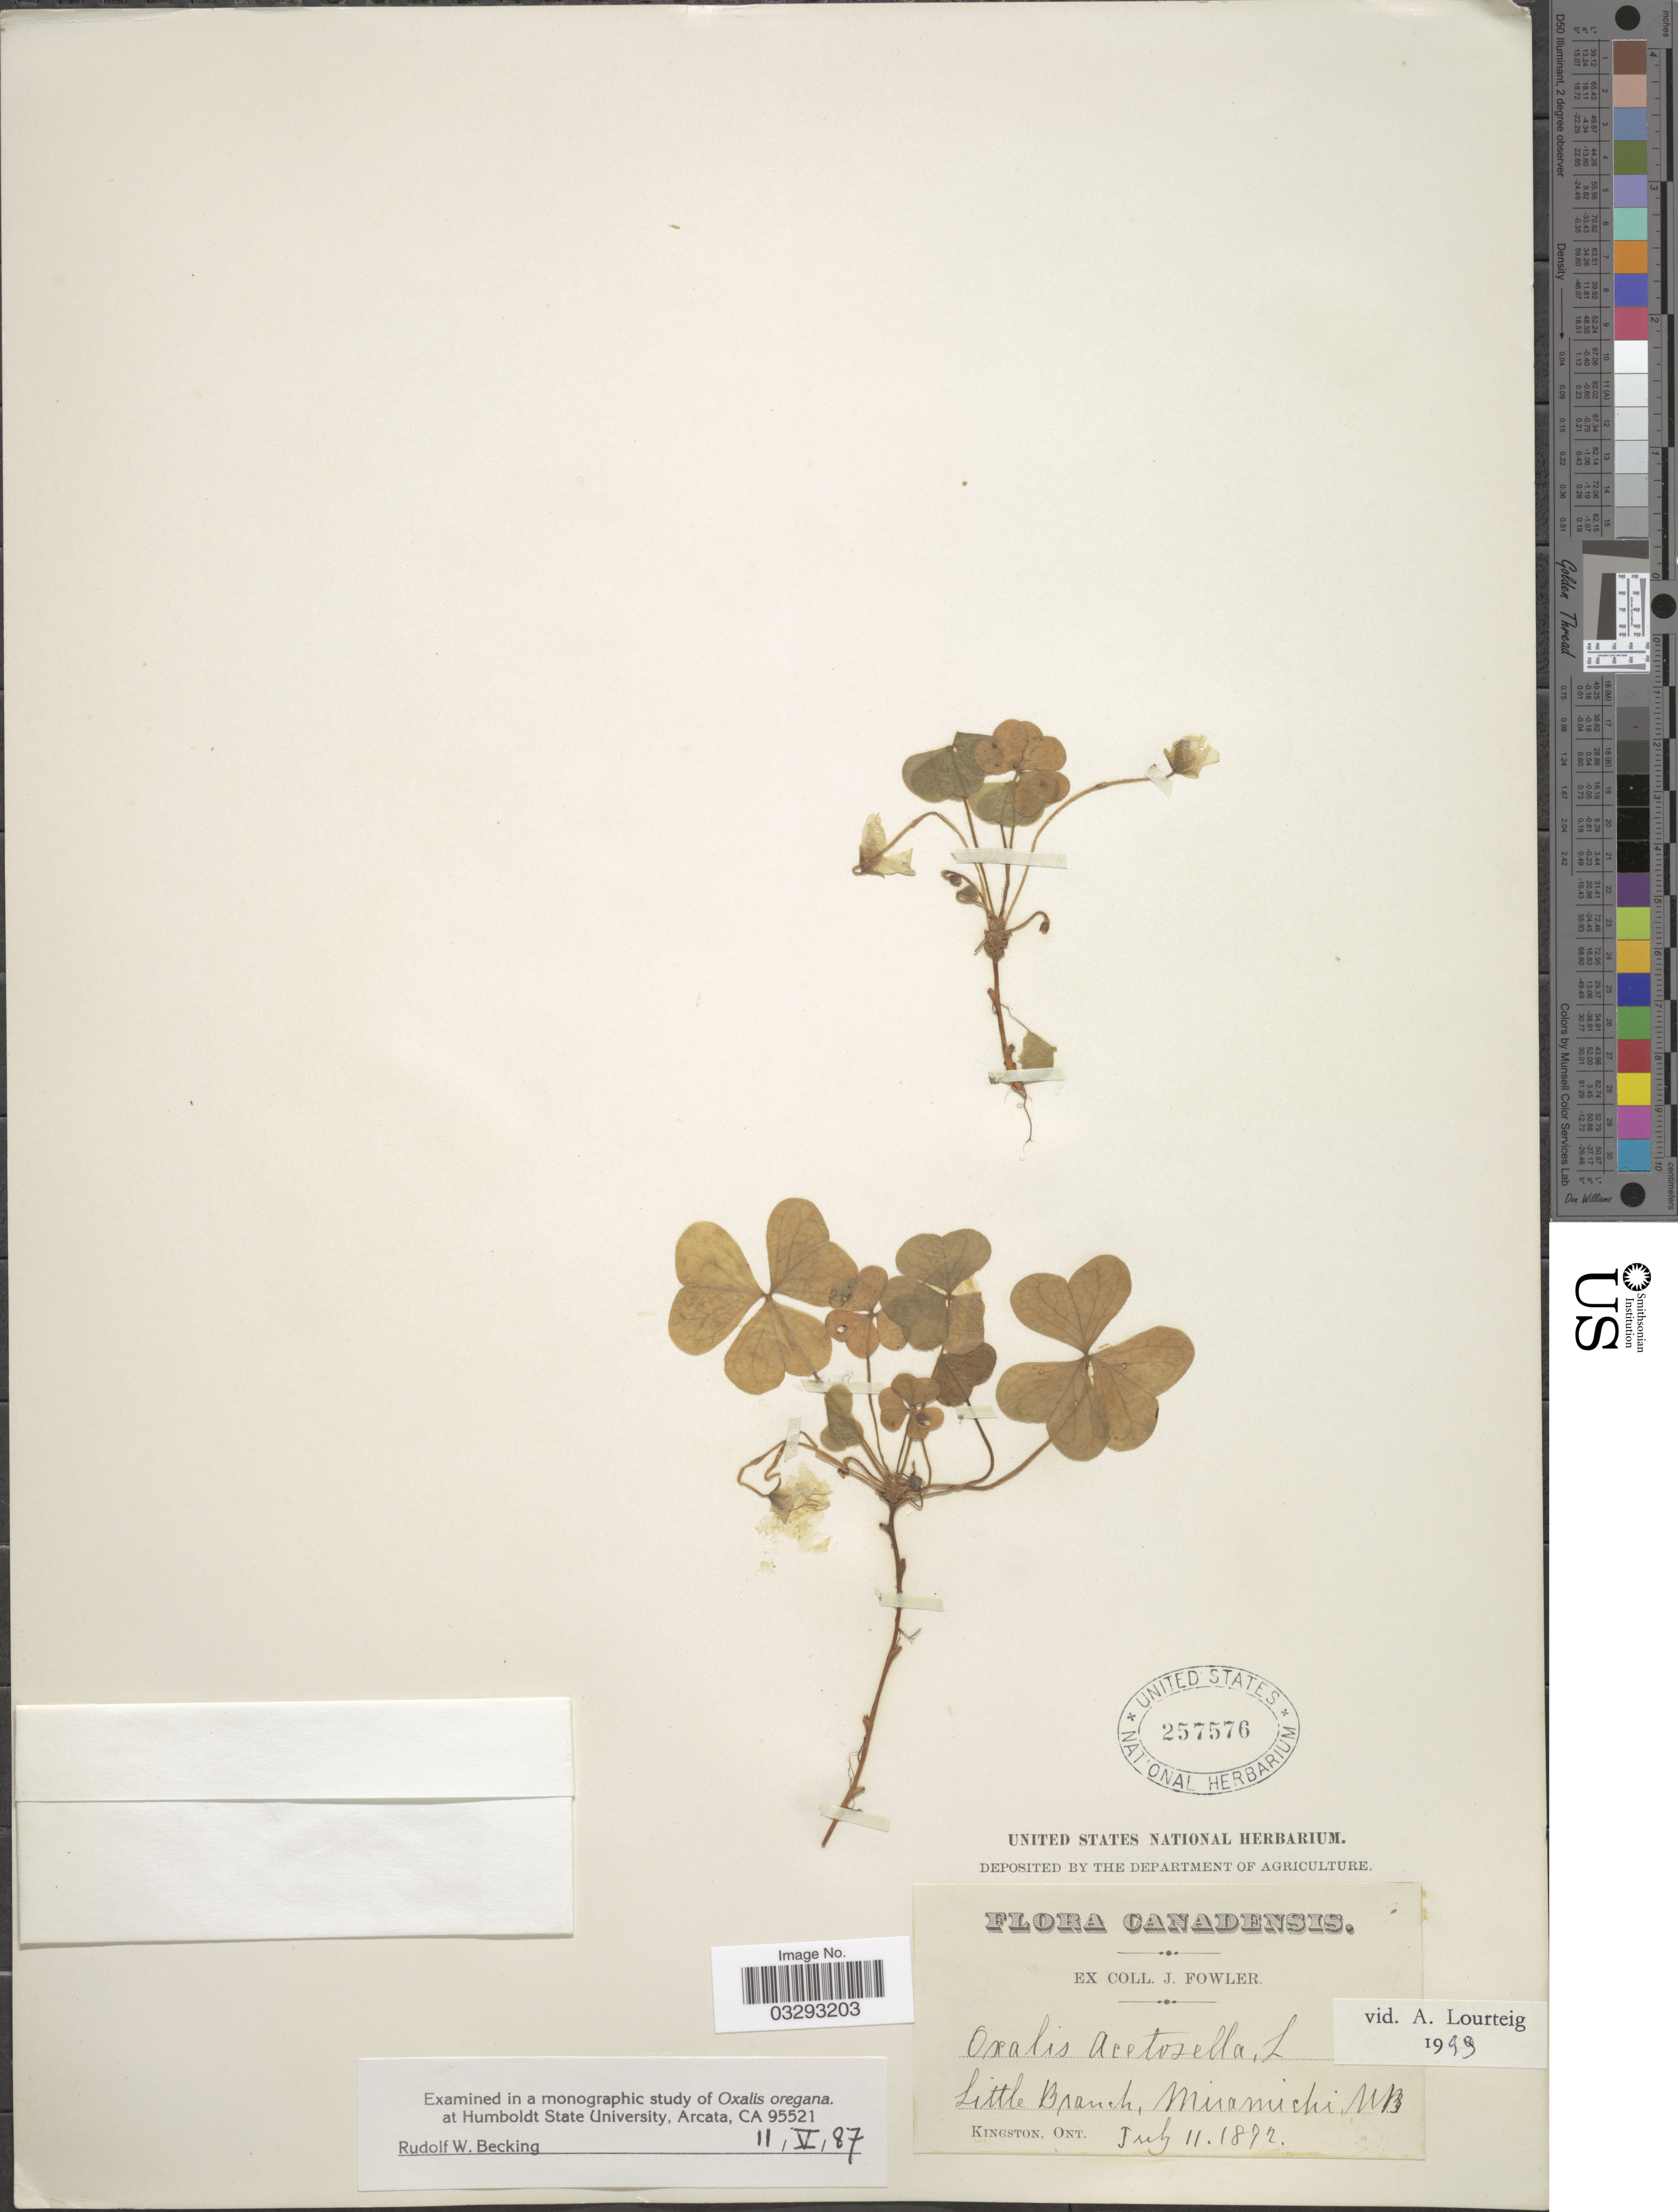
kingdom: Plantae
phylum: Tracheophyta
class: Magnoliopsida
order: Oxalidales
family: Oxalidaceae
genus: Oxalis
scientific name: Oxalis acetosella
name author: L.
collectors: J. Fowler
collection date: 1872-07-11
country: Canada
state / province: New Brunswick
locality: Little Branch, Miramichi.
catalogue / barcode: US 257576